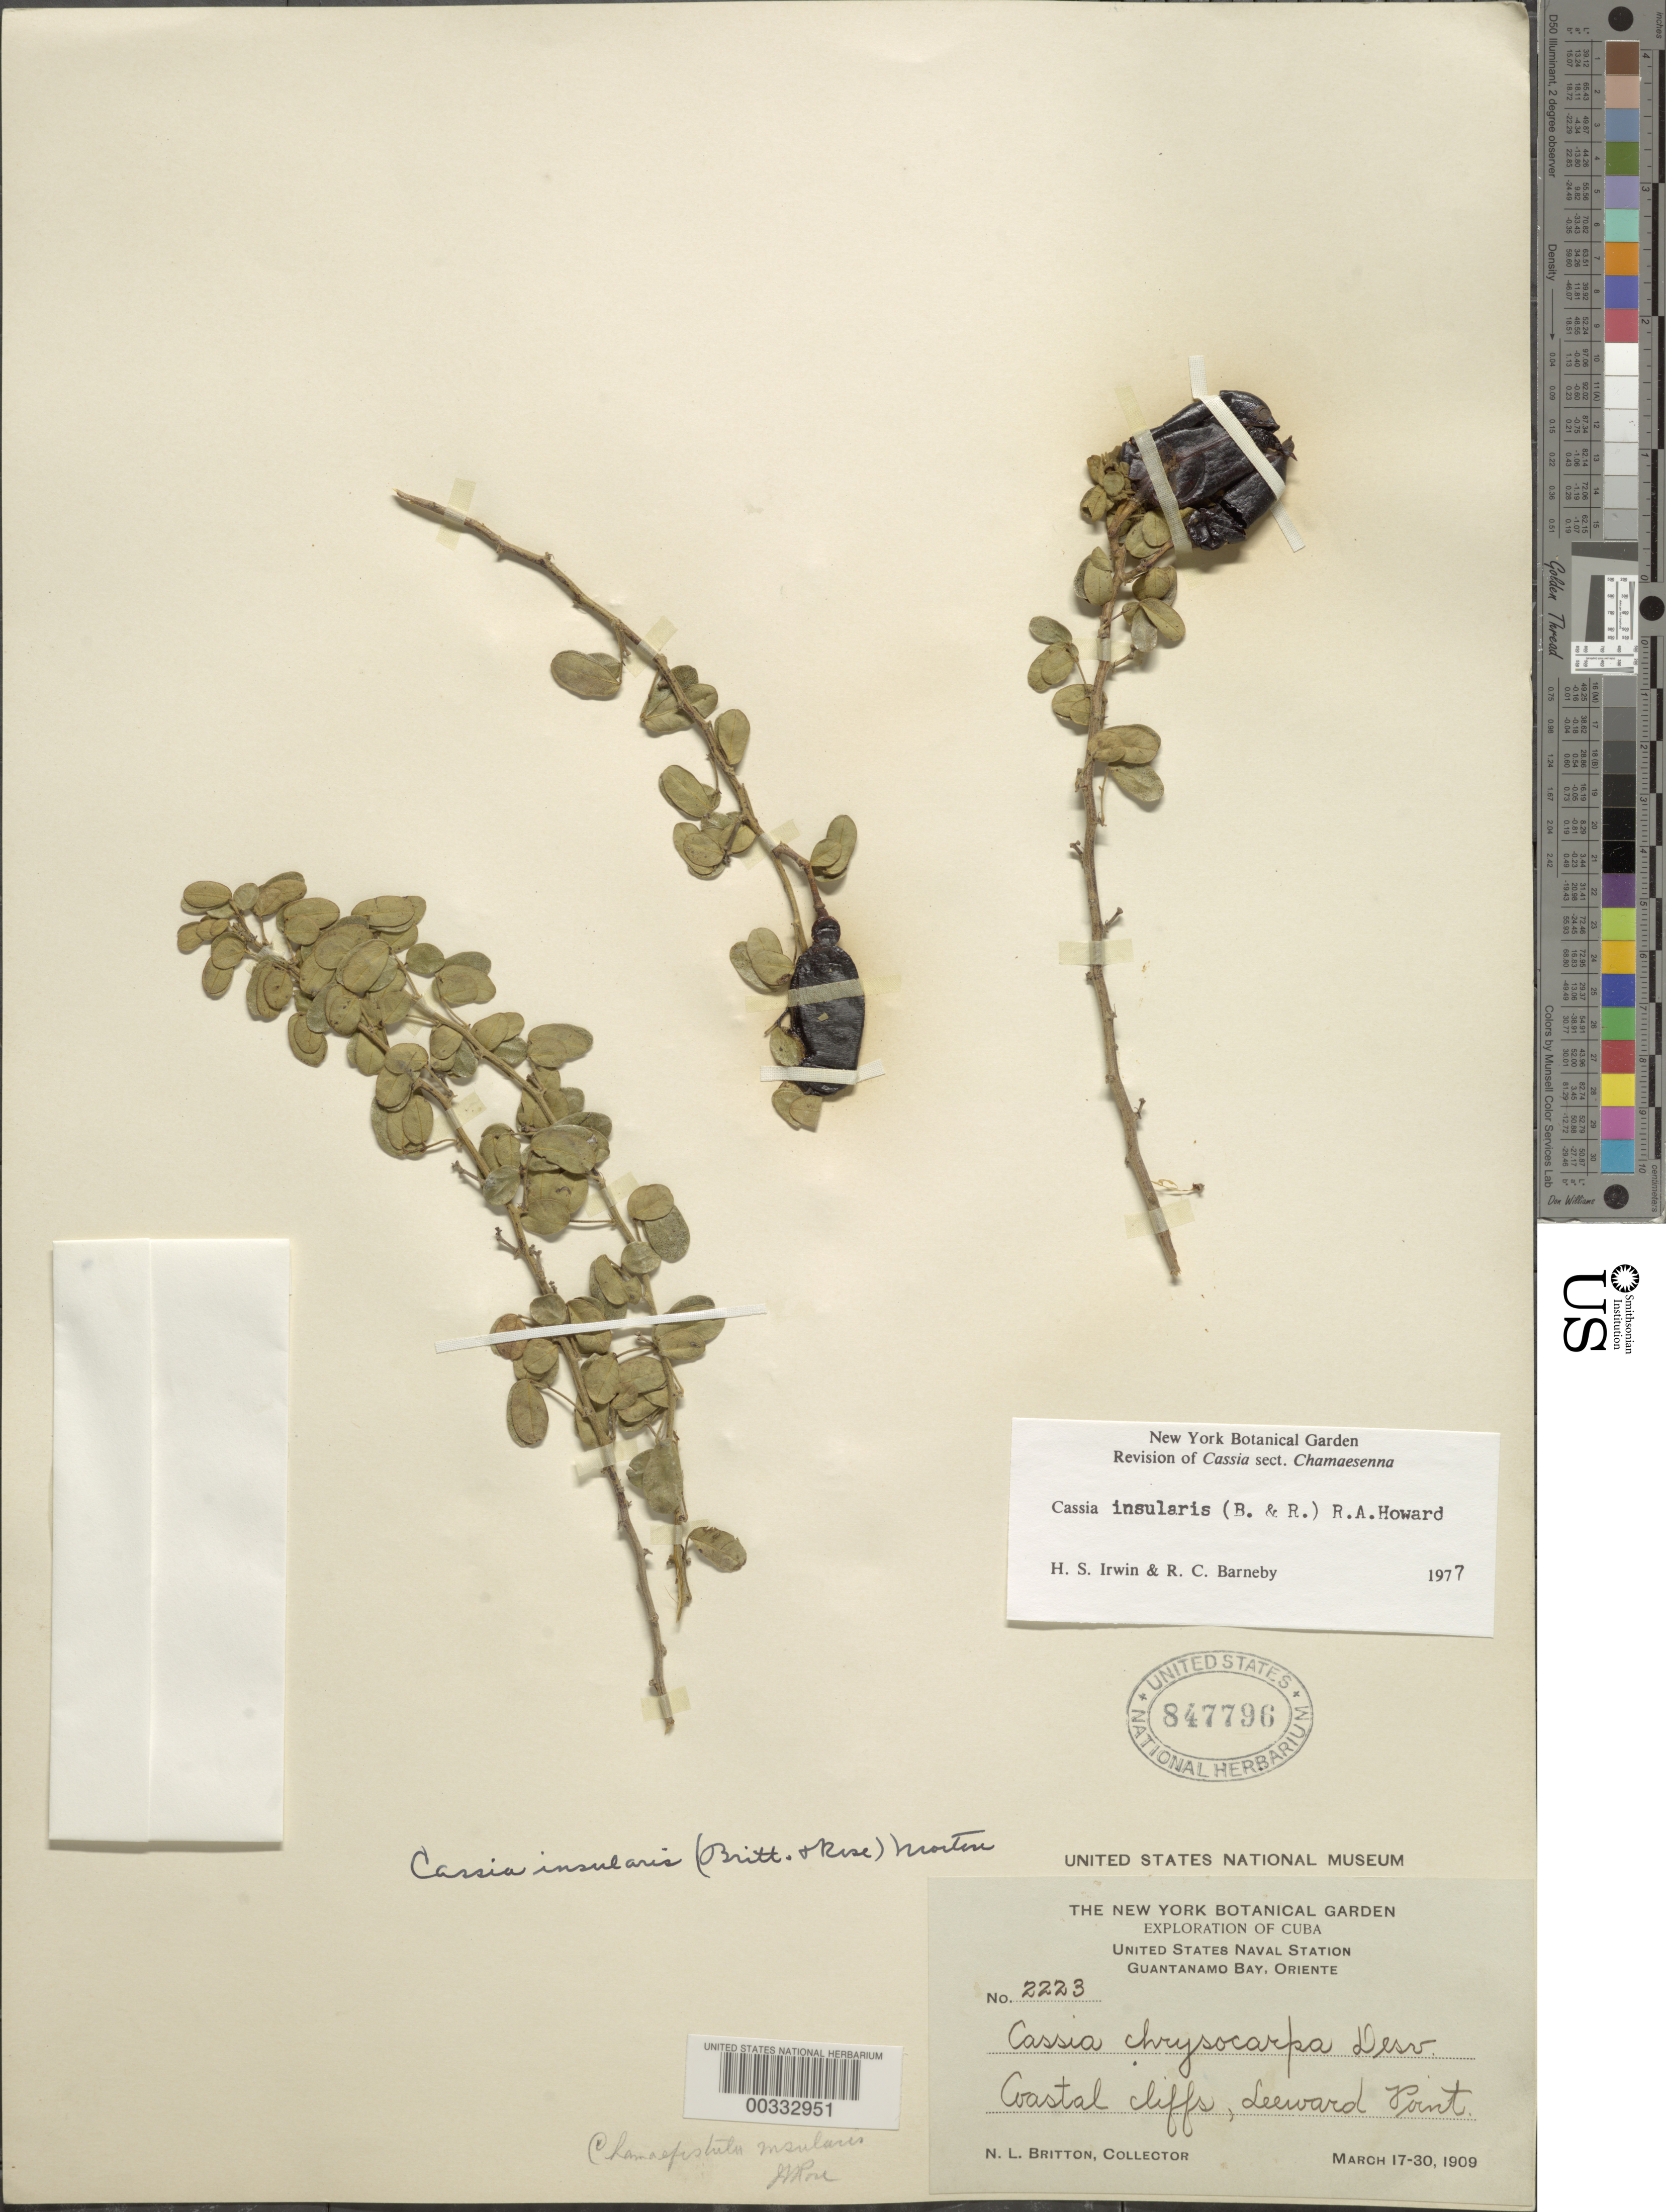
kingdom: Plantae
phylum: Tracheophyta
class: Magnoliopsida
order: Fabales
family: Fabaceae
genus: Senna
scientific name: Senna insularis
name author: (Britton & Rose) H.S. Irwin & Barneby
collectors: N. Britton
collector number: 2223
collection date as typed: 17 Mar 1909 to 30 Mar 1909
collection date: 1909-03-17/1909-03-30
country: Cuba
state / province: Oriente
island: Greater Antilles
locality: Leeward point, united states naval station, guantanamo bay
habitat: Coastal cliffs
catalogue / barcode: US 847796